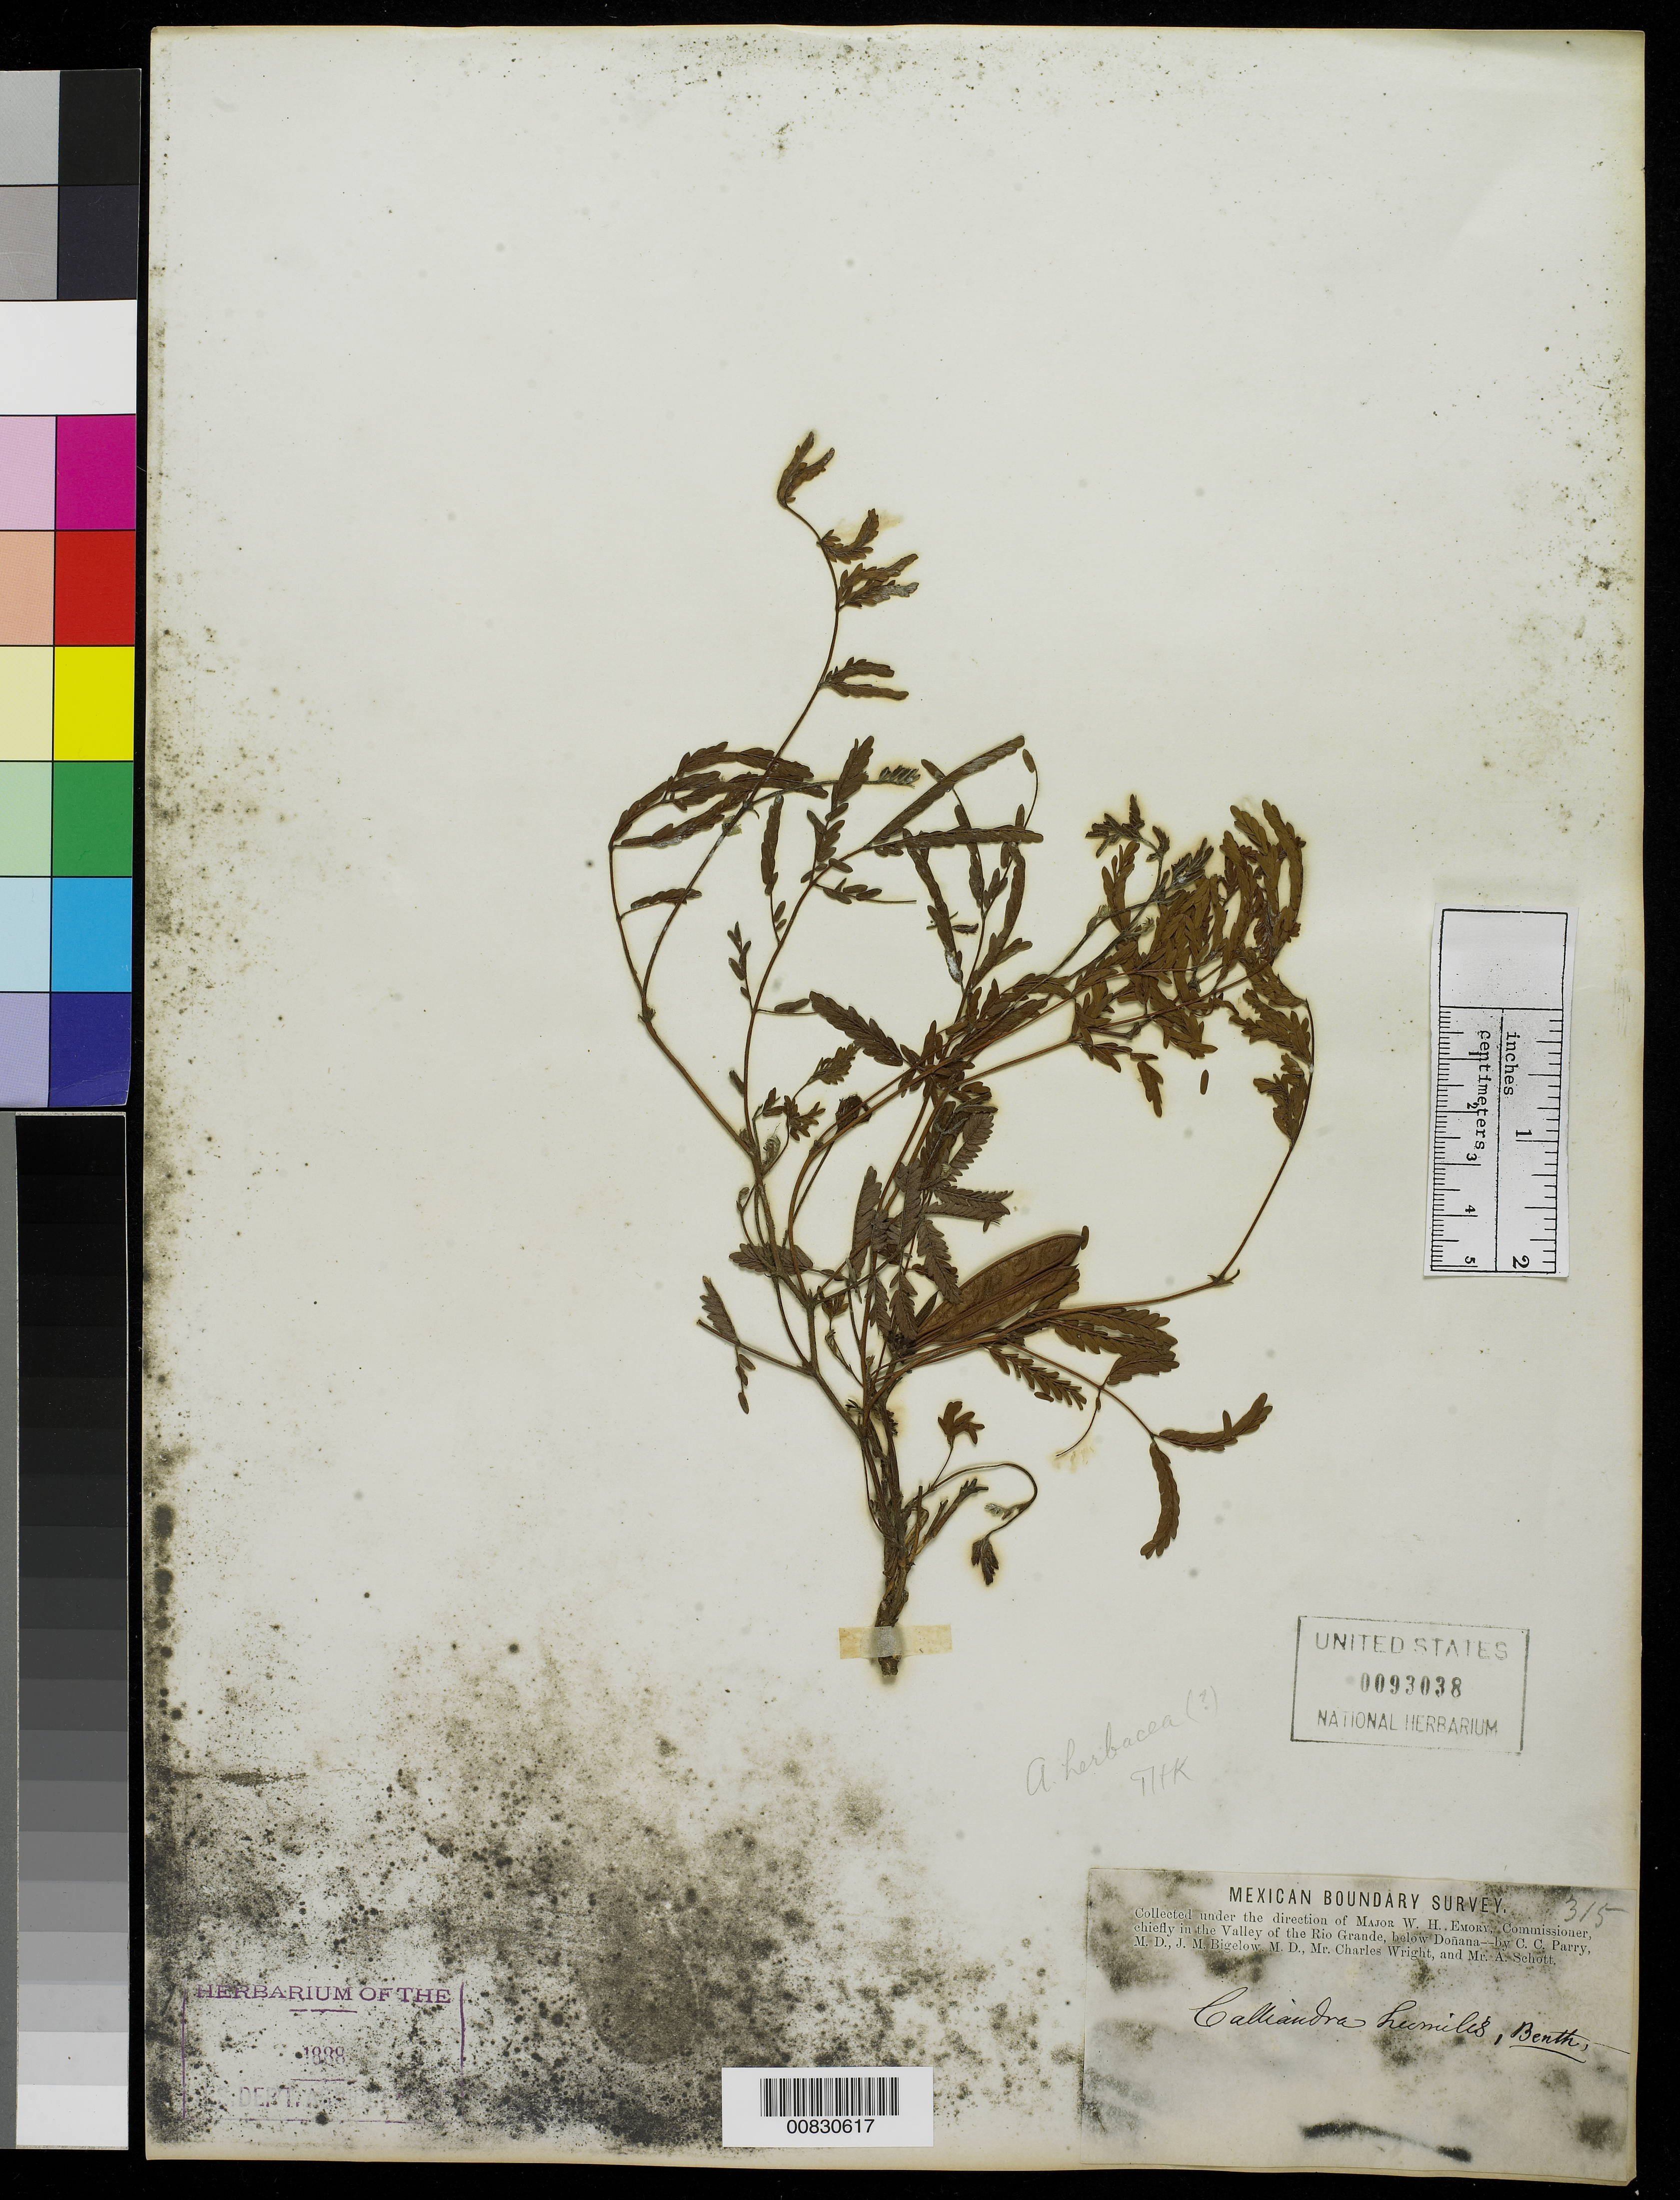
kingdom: Plantae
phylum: Tracheophyta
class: Magnoliopsida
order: Fabales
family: Fabaceae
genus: Calliandra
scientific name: Calliandra humilis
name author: Benth.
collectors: C. C. Parry, J. M. Bigelow, C. Wright & A. C. V. Schott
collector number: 315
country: United States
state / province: New Mexico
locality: Valley of the Rio Grande, below Doñana, New Mexico.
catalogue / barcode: US 93038